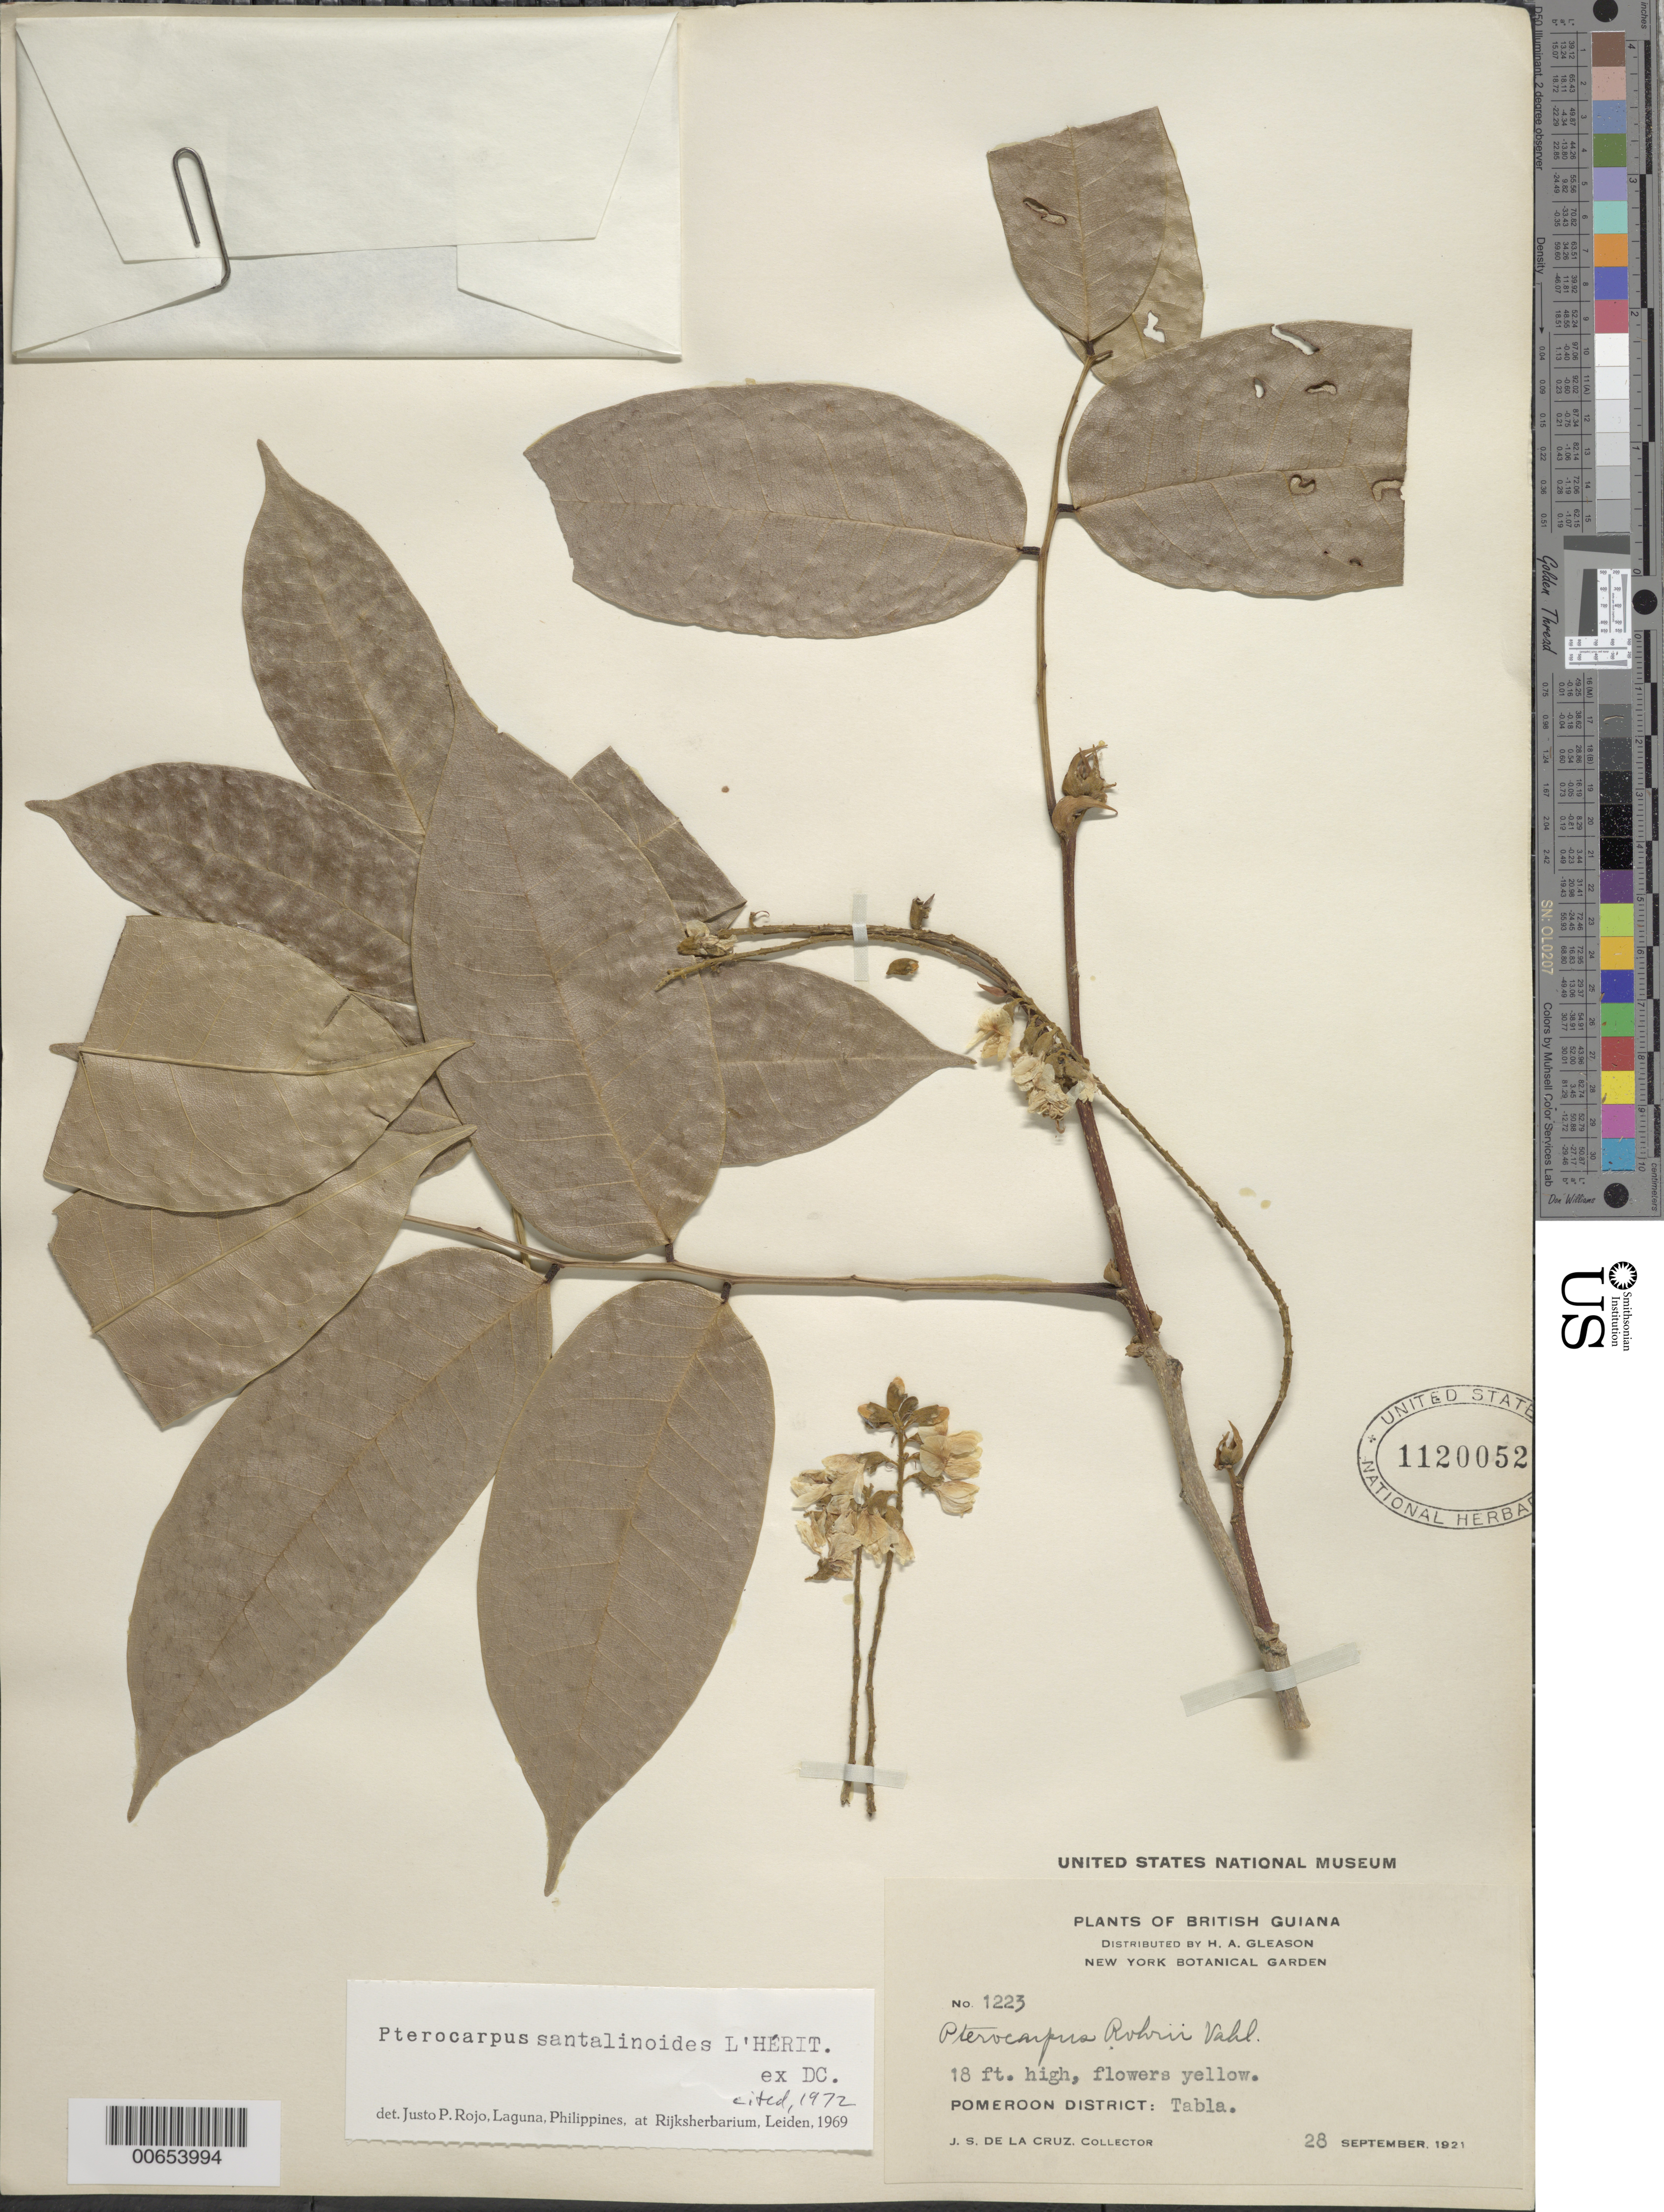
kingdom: Plantae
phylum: Tracheophyta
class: Magnoliopsida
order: Fabales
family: Fabaceae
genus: Pterocarpus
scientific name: Pterocarpus santalinoides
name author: L'Hér. ex DC.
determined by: Rojo, Justo P., (L), Nationaal Herbarium Nederland, Leiden University branch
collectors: J. S. de la Cruz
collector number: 1223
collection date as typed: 28-Sep-21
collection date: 1921-09-28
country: Guyana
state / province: Barima-Waini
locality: Tabla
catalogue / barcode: US 1120052